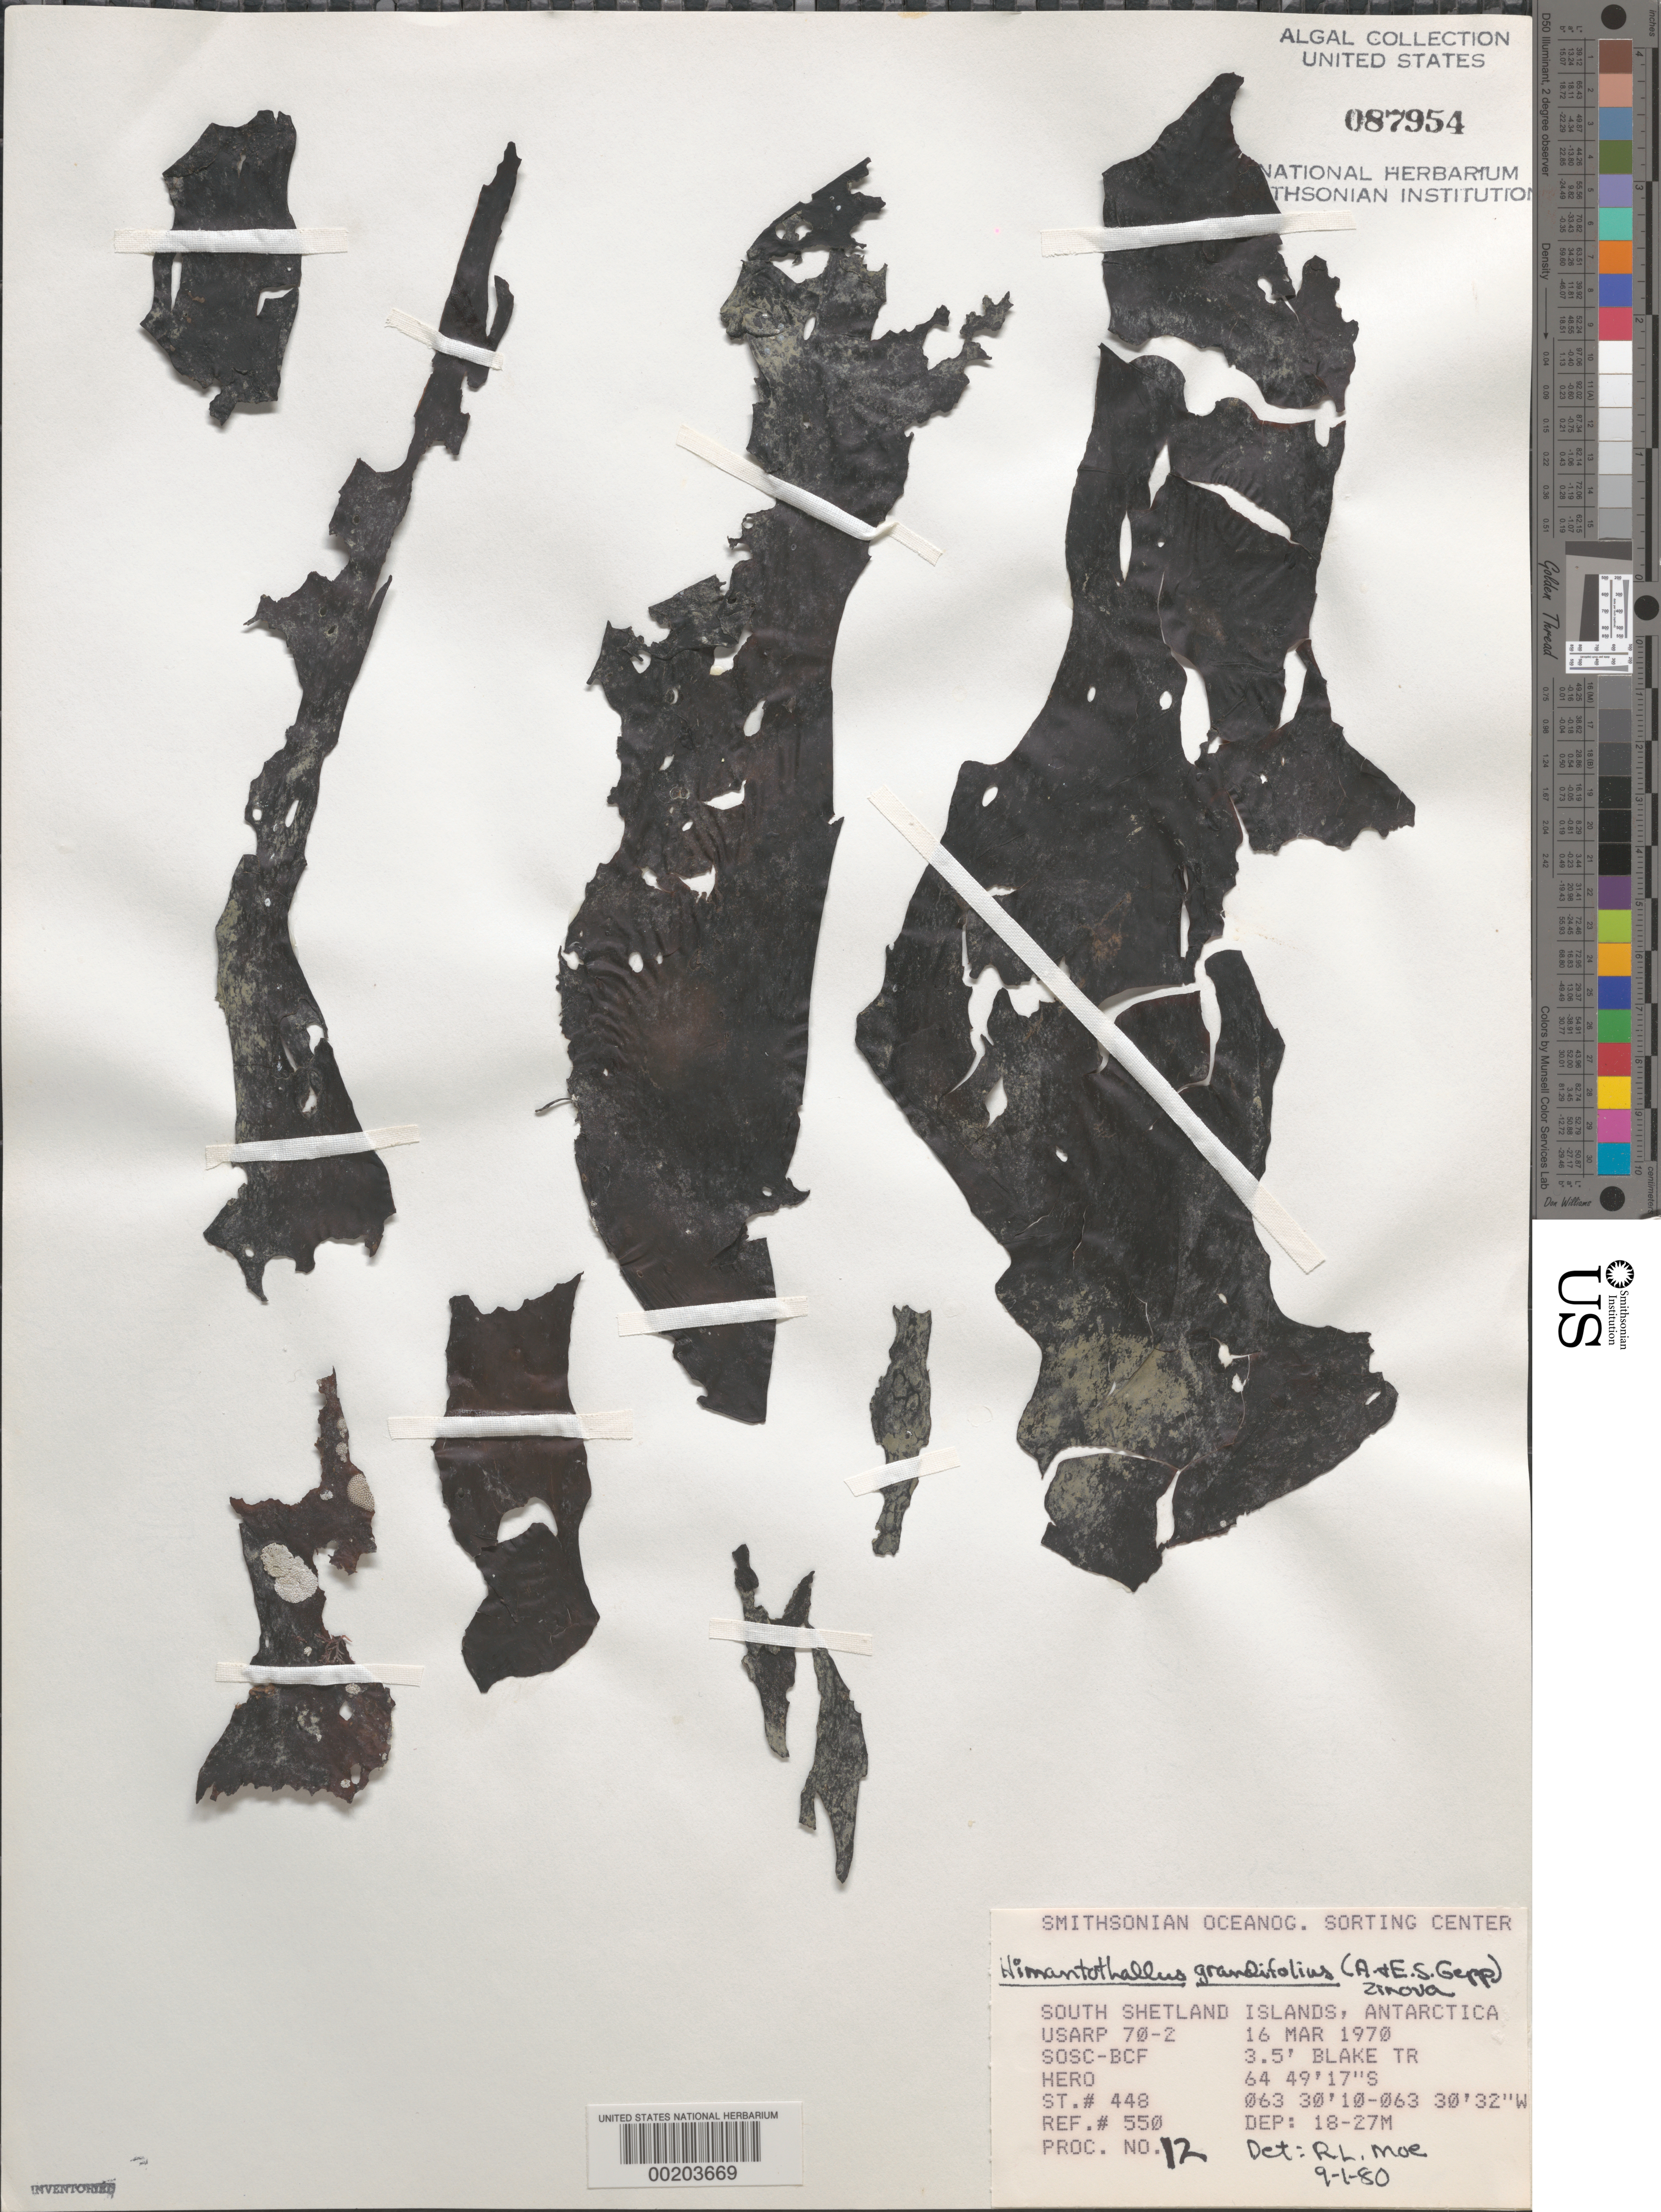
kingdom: Chromista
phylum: Ochrophyta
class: Phaeophyceae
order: Desmarestiales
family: Desmarestiaceae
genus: Himantothallus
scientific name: Himantothallus grandifolius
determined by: Moe, R. L.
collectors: SOSC-BCF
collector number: Station 448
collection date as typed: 16 Mar 1970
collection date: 1970-03-16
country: Antarctica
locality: Antarctic Peninsula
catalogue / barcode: US 87954